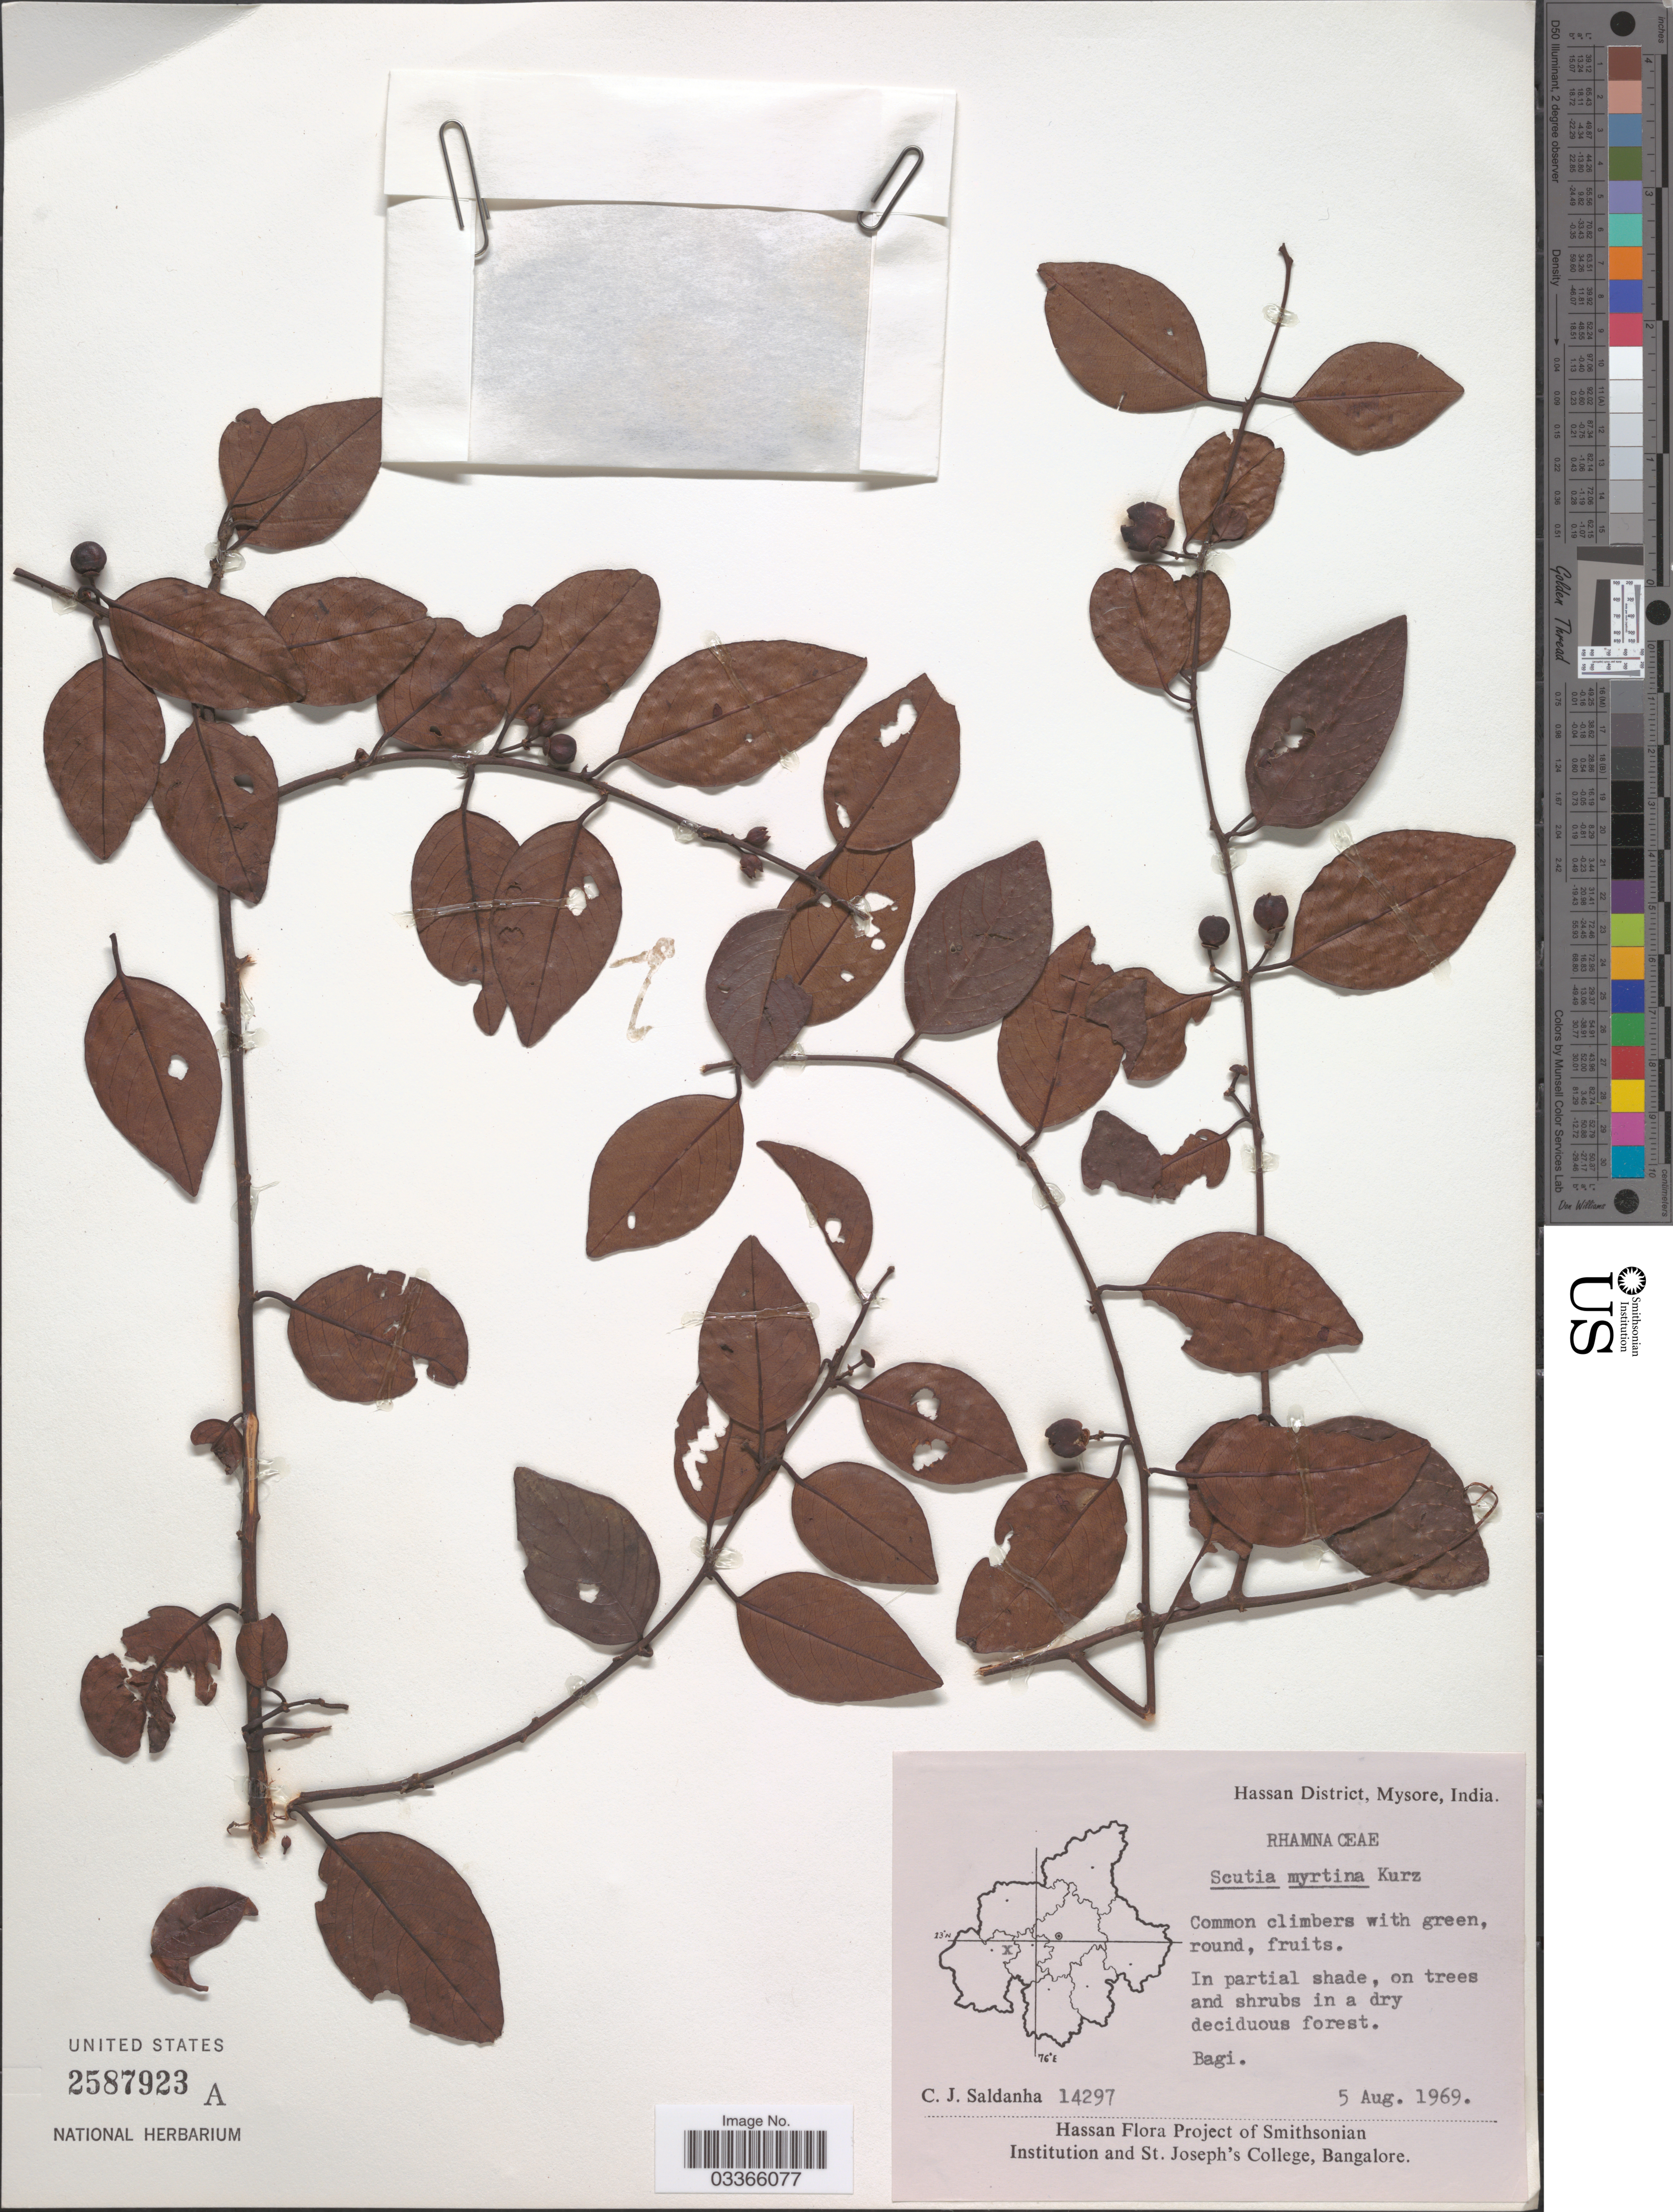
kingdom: Plantae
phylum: Tracheophyta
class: Magnoliopsida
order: Rosales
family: Rhamnaceae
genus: Scutia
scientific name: Scutia myrtina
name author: (Burm. f.) Kurz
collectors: C. J. Saldanha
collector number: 14297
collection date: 1969-08-05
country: India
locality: Hassan District, Mysore, Bagi.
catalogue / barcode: US 2587923A